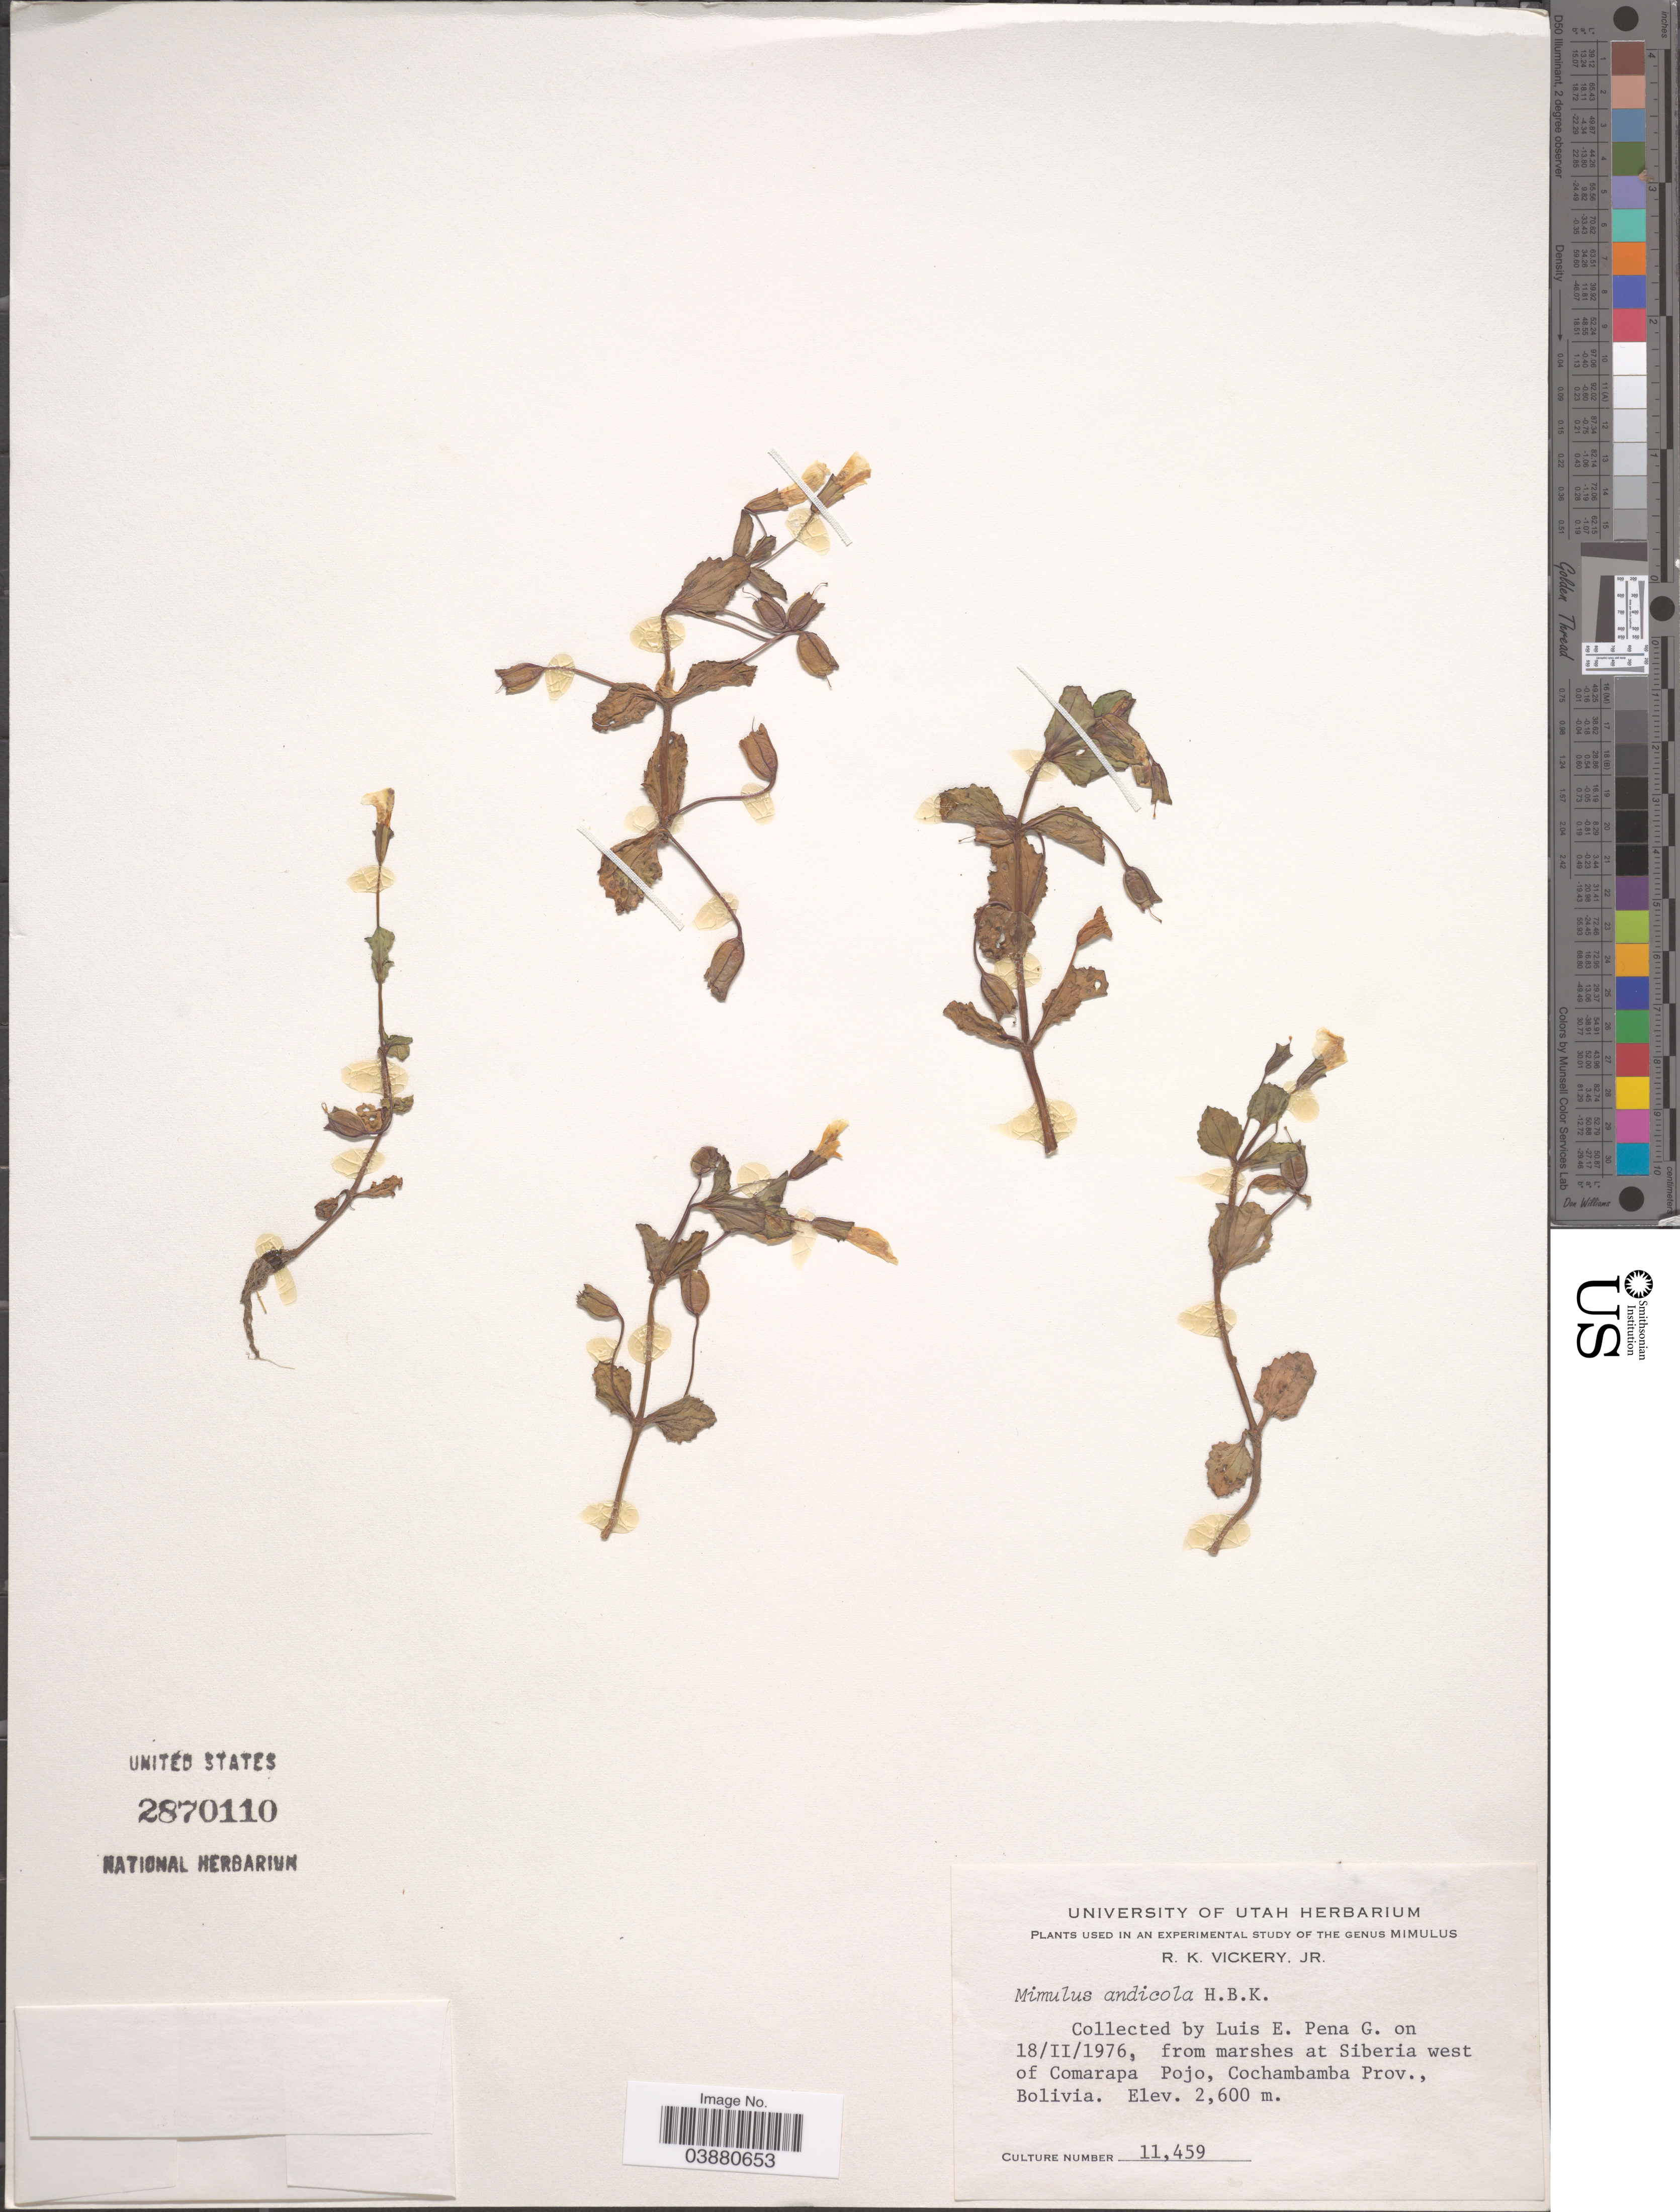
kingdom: Plantae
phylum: Tracheophyta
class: Magnoliopsida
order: Lamiales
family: Phrymaceae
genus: Mimulus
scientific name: Mimulus andicolus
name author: Kunth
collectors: L. Pena G.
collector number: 11459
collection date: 1976-02-18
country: Bolivia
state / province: Cochabamba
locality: At Siberia west of Comarapa Pojo.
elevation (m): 2600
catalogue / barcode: US 2870110